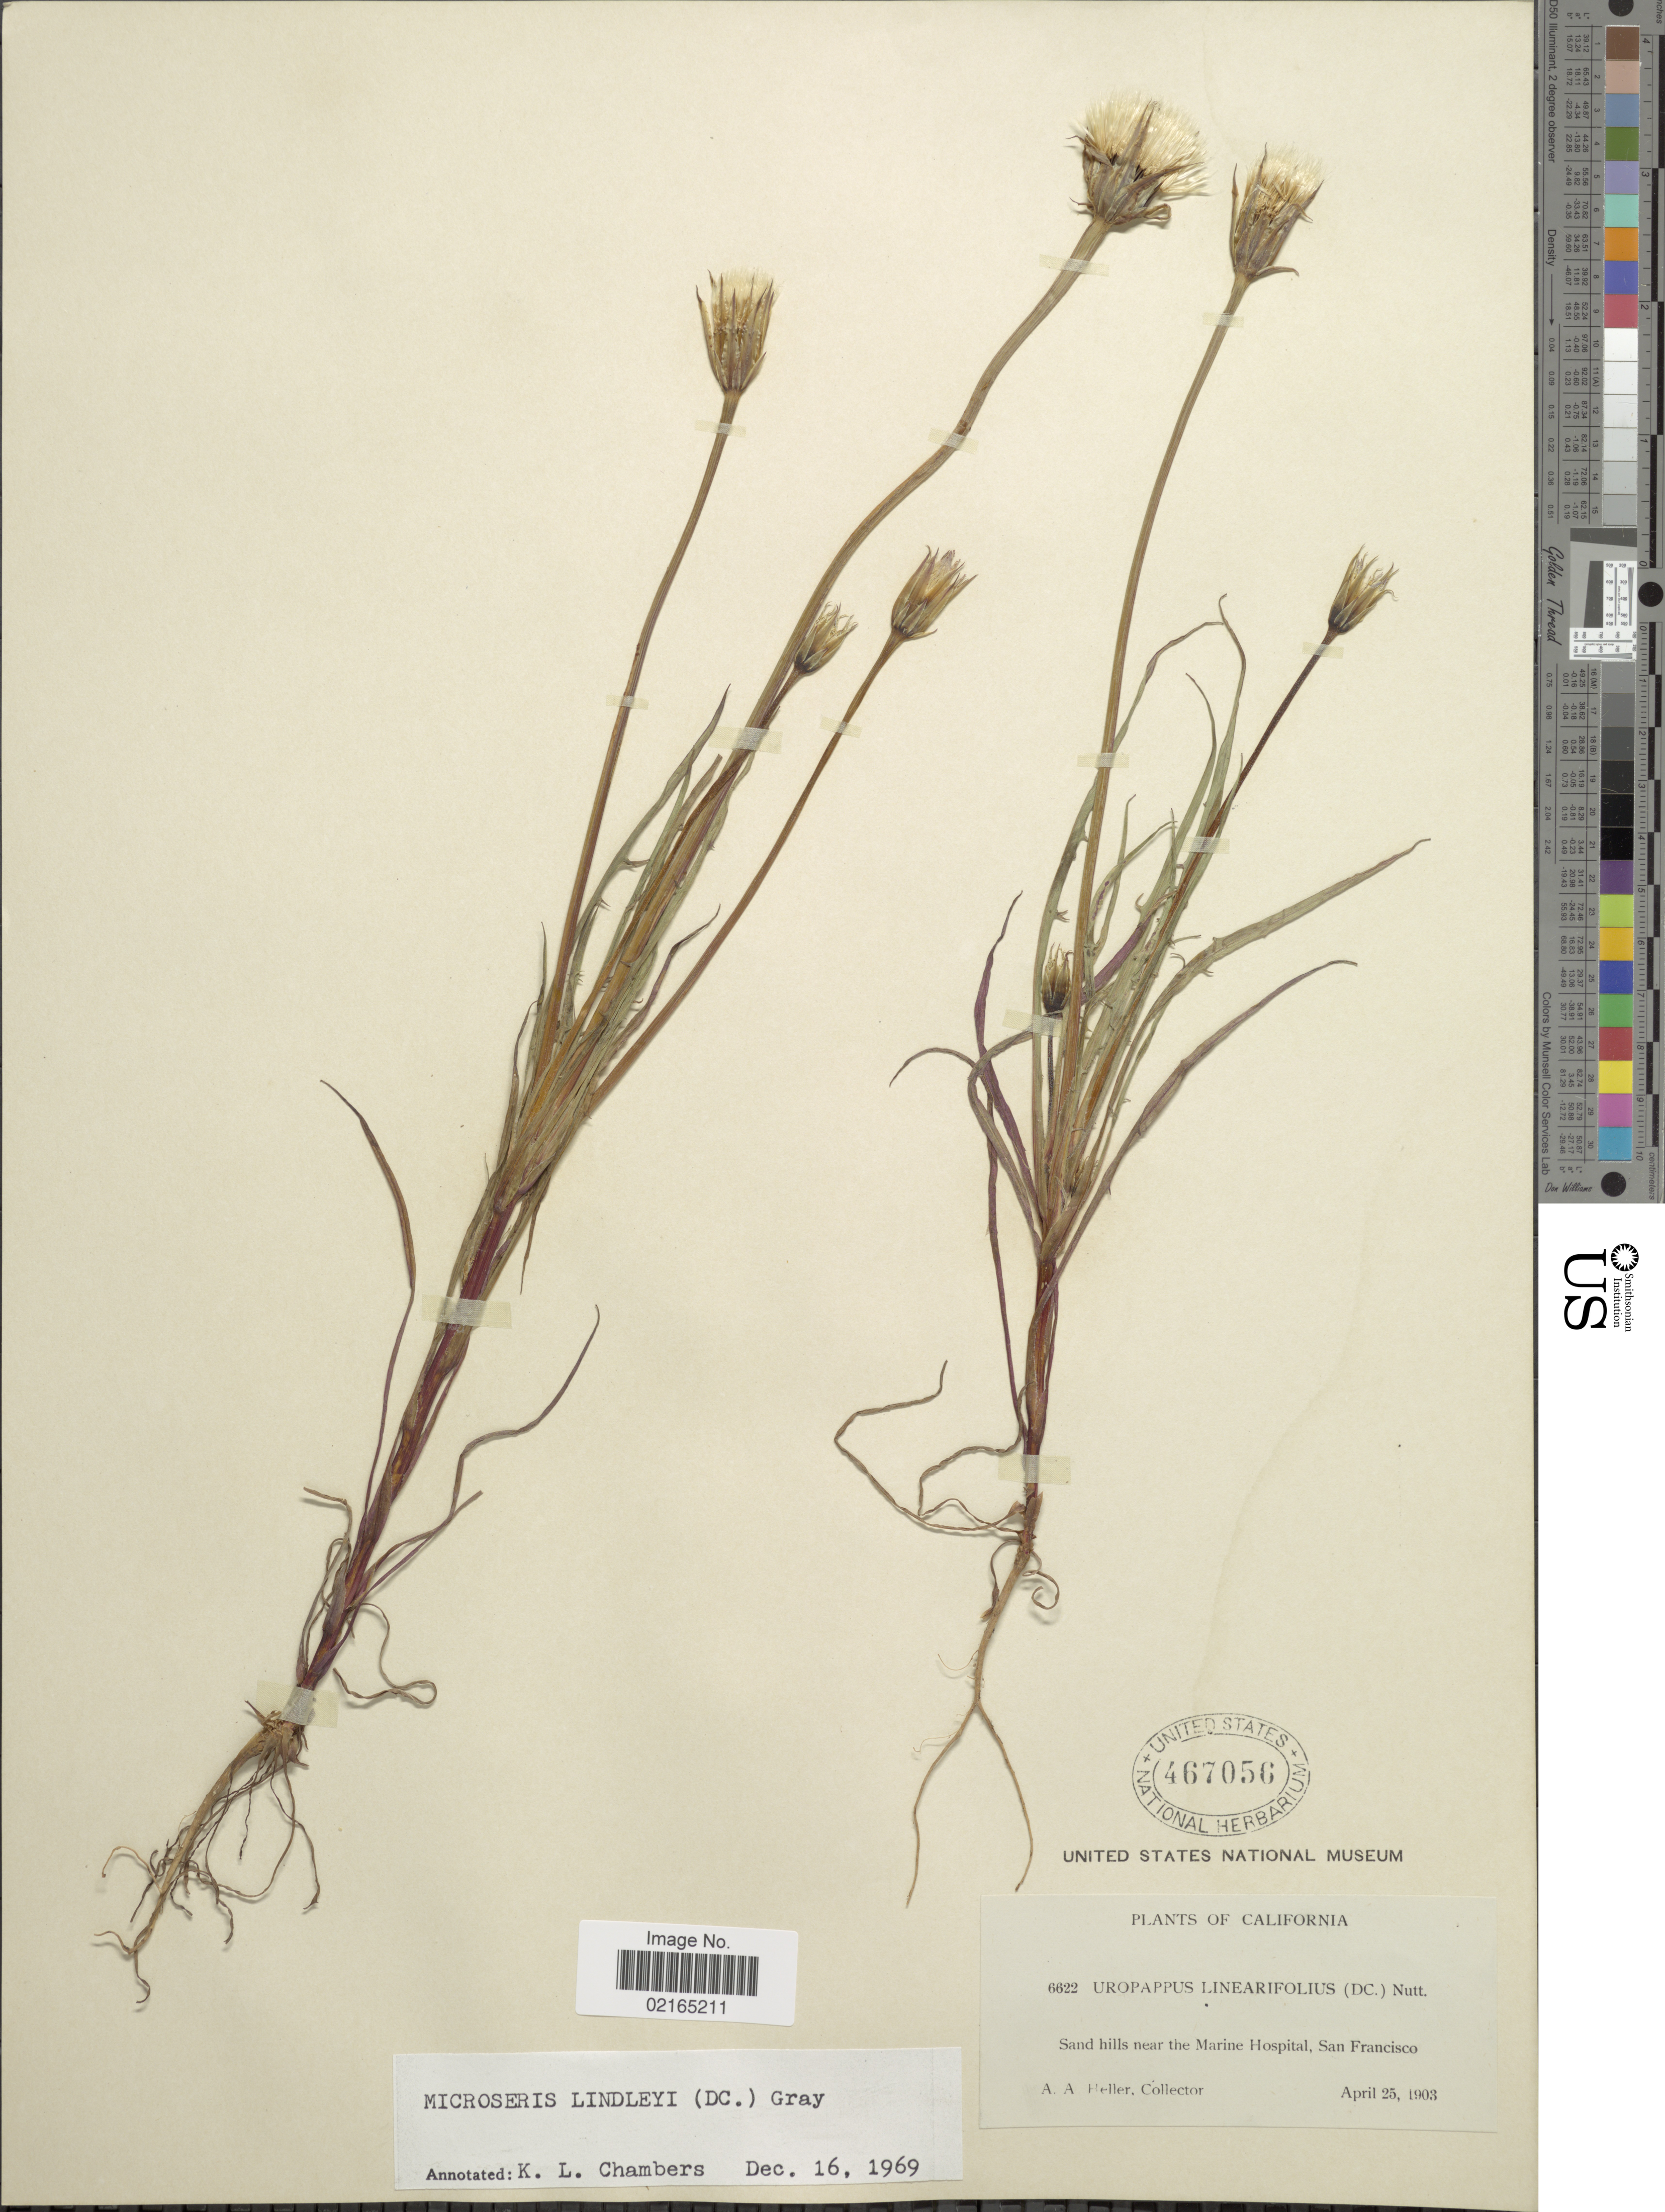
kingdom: Plantae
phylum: Tracheophyta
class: Magnoliopsida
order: Asterales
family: Asteraceae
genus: Uropappus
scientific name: Uropappus lindleyi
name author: (DC.) Nutt.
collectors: A. A. Heller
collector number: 6622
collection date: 1903-04-25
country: United States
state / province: California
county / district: San Francisco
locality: Sand hills near the Marine Hospital, San Francisco.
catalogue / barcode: US 467056